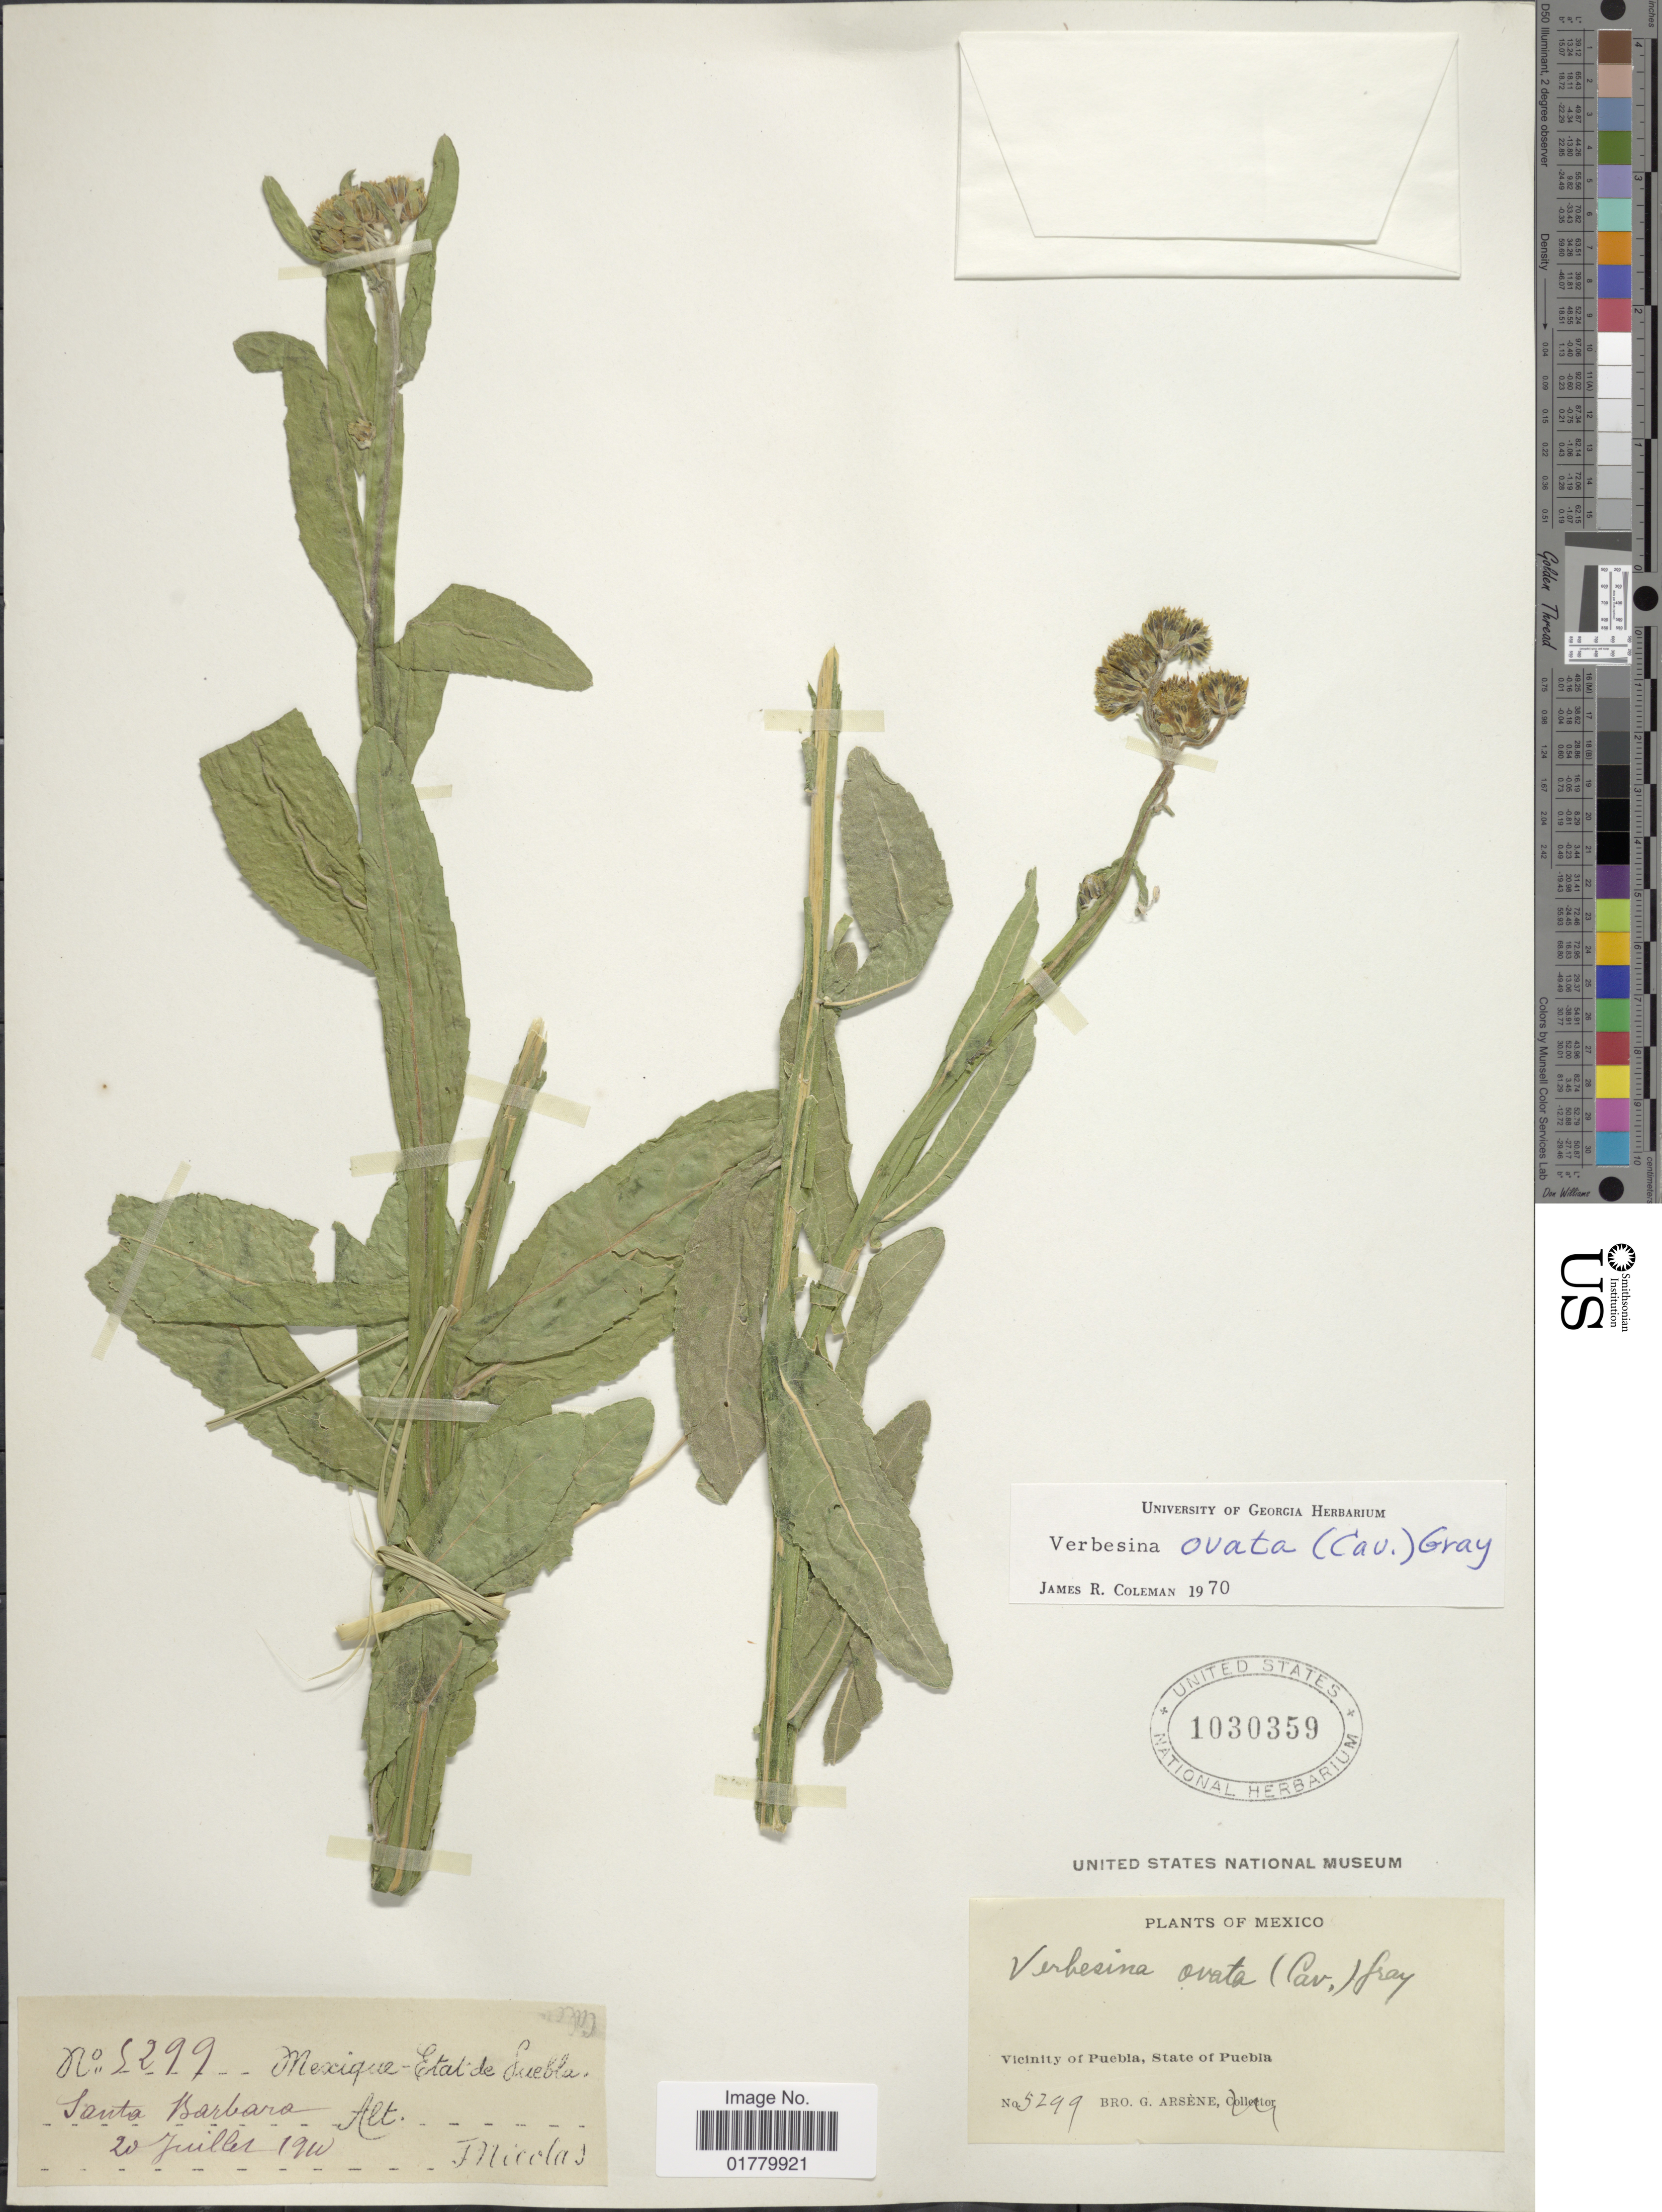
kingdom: Plantae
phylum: Tracheophyta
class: Magnoliopsida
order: Asterales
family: Asteraceae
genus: Verbesina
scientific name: Verbesina ovata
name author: (Cav.) A. Gray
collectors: F. Nicolas & Bro. G. Arsène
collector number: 5299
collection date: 1910-07-20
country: Mexico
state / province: Puebla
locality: Vicinity of Puebla, Santa Barbara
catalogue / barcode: US 1030359